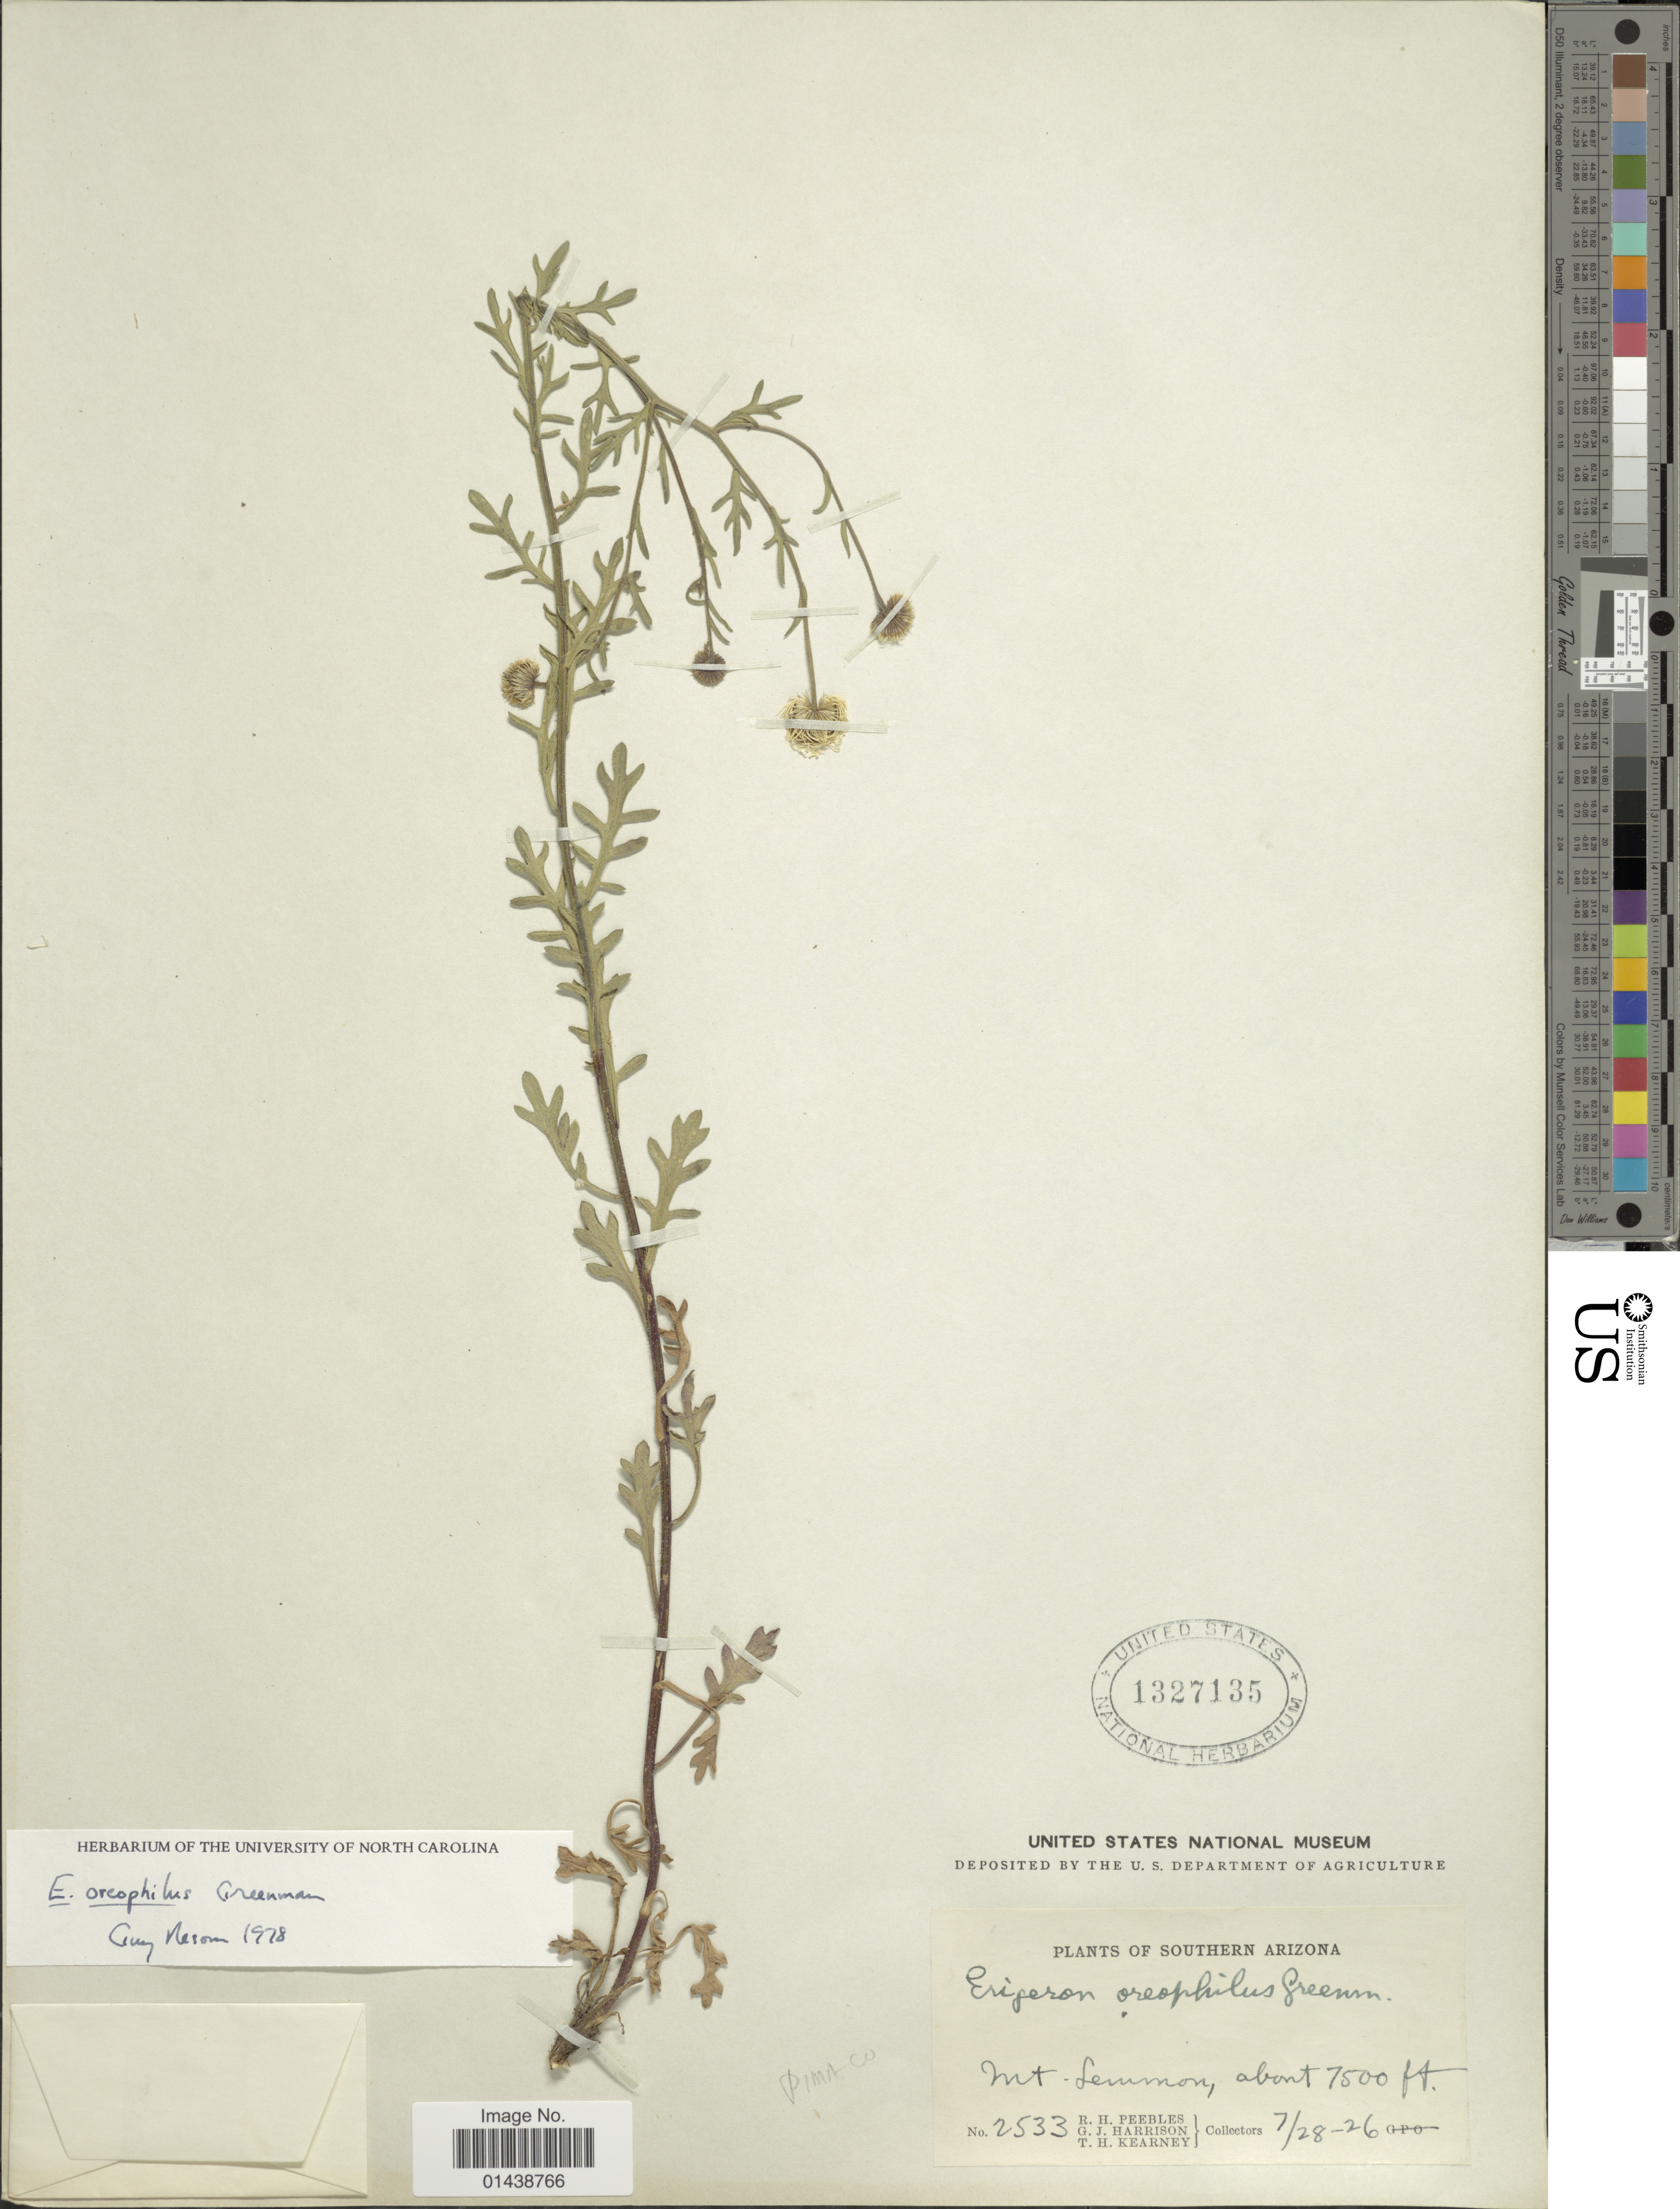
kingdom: Plantae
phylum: Tracheophyta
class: Magnoliopsida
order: Asterales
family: Asteraceae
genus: Erigeron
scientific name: Erigeron oreophilus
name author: Greenm.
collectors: R. H. Peebles, G. J. Harrison & T. H. Kearney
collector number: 2533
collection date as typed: Transcribed d/m/y: 28/7/26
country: United States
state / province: Arizona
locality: Southern Arizona. Mt. Lemmon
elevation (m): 2286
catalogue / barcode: US 1327135